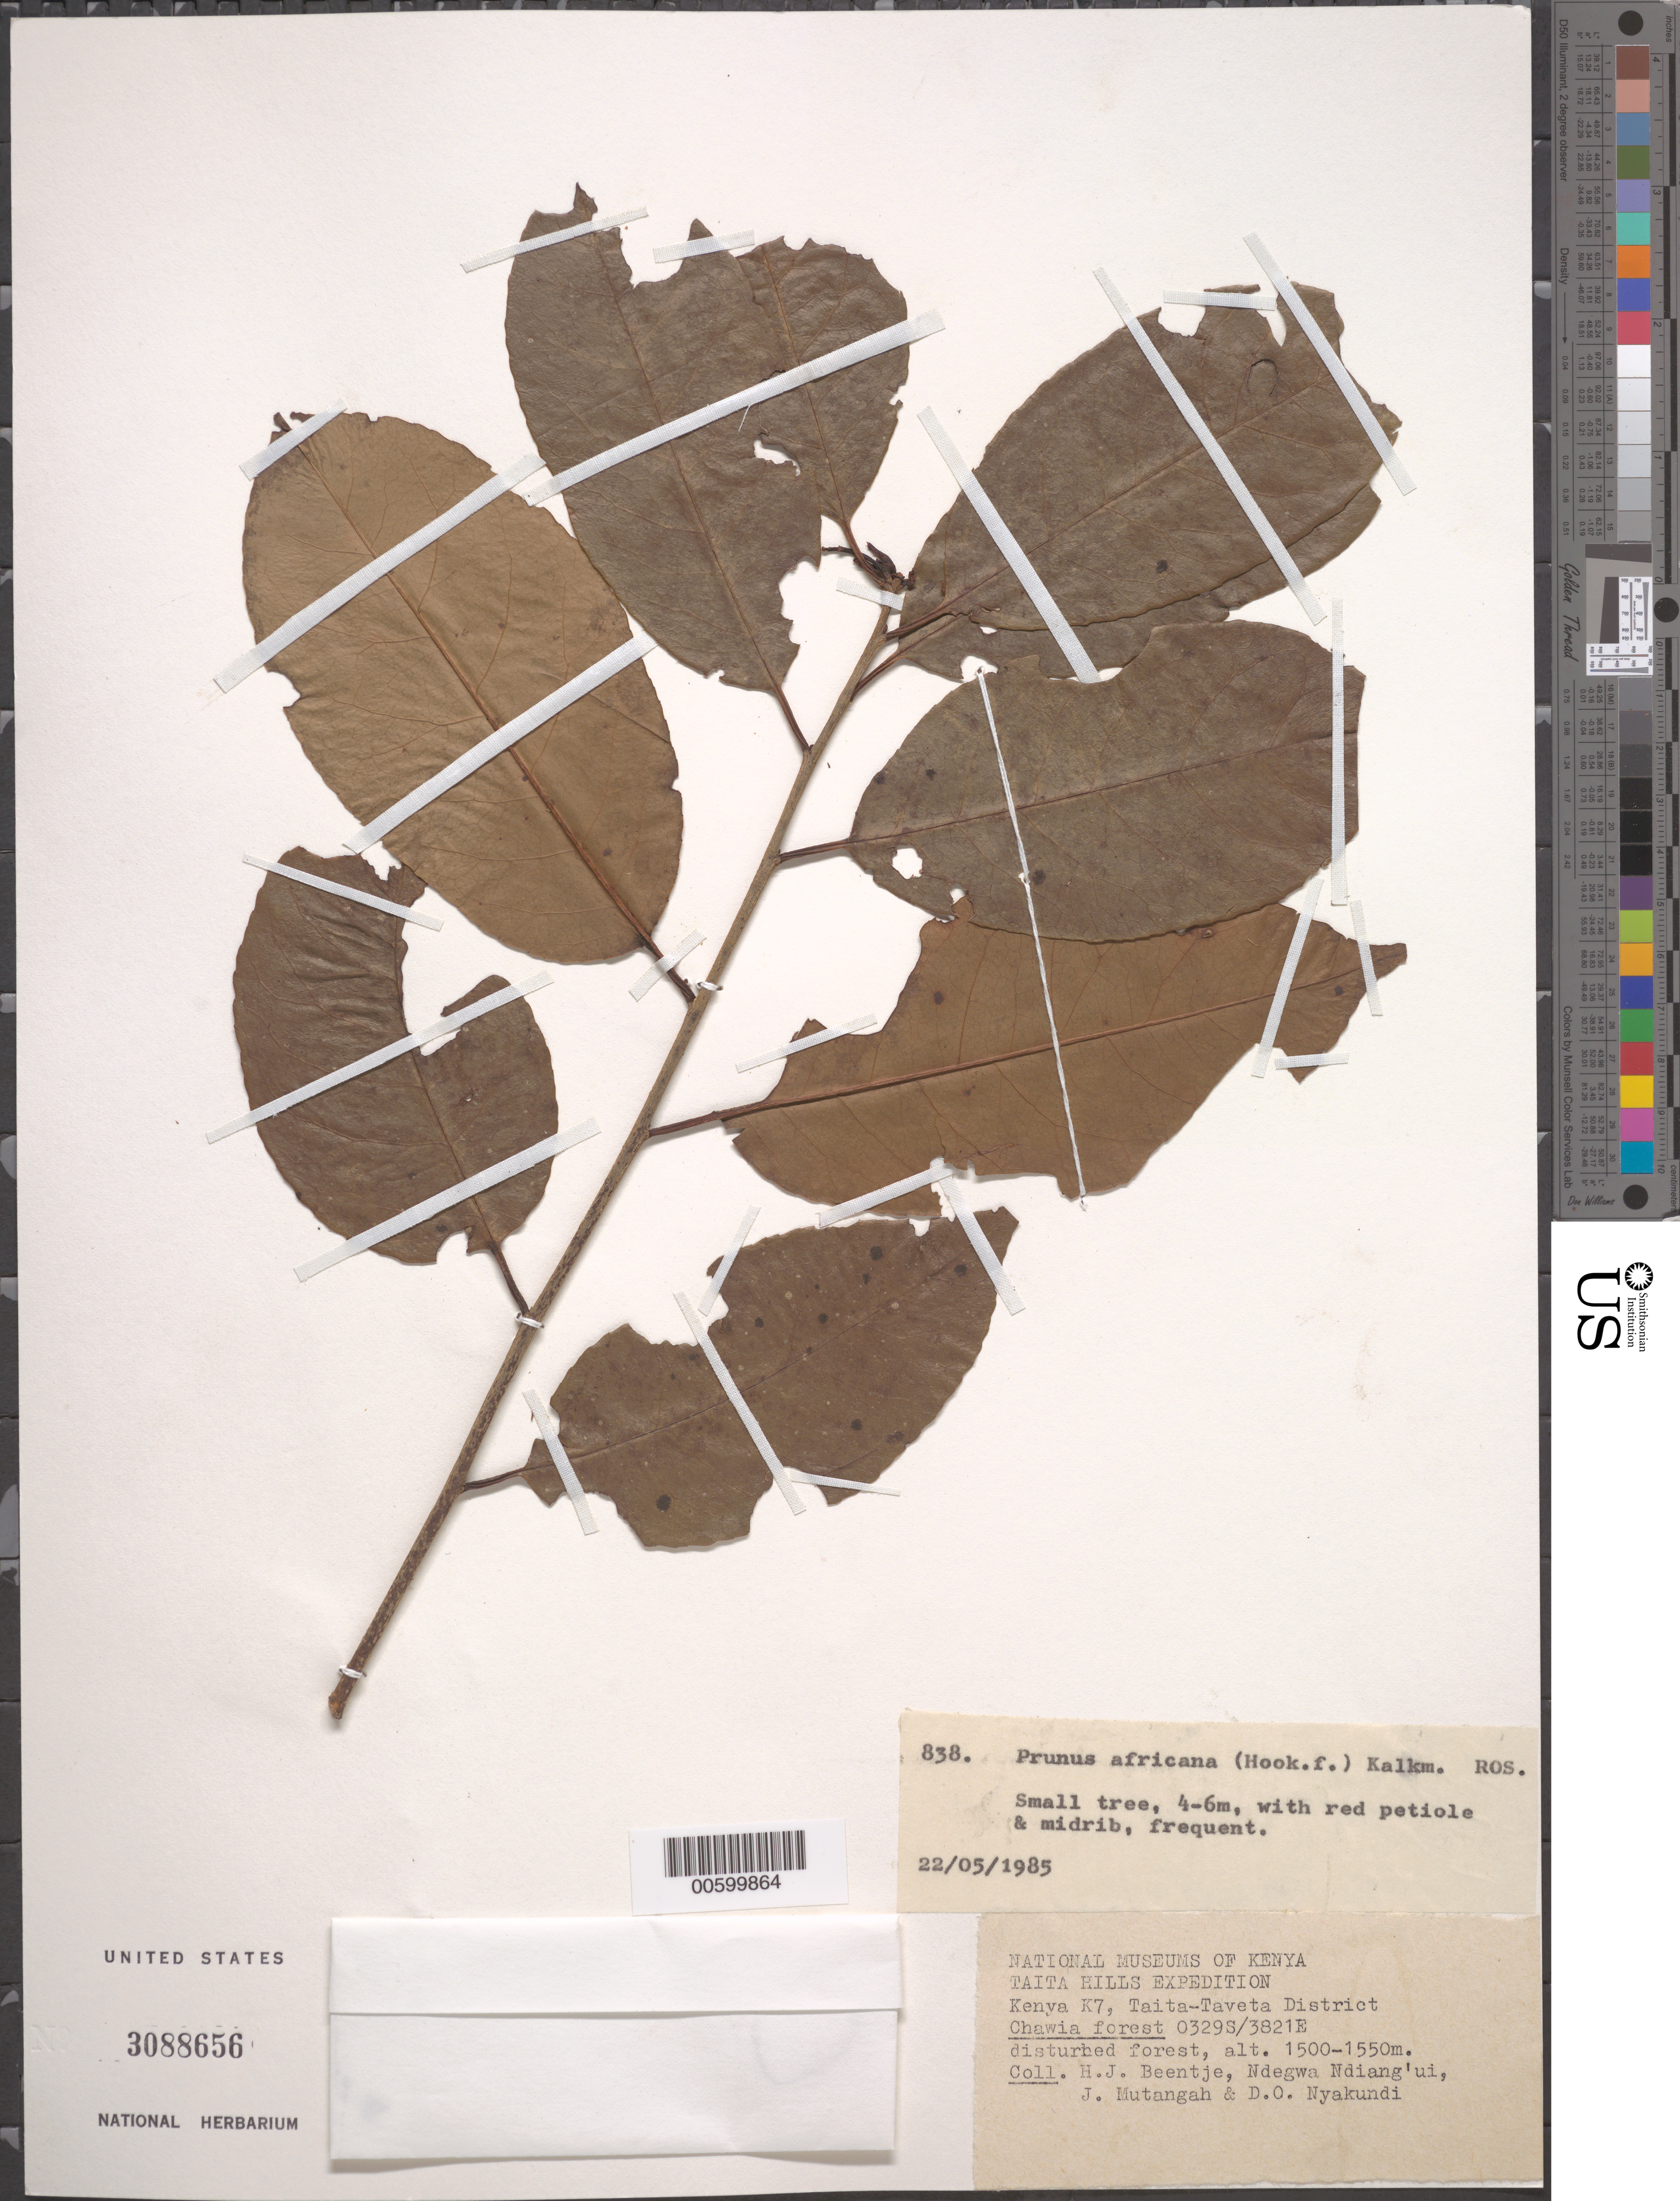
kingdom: Plantae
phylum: Tracheophyta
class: Magnoliopsida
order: Rosales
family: Rosaceae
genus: Prunus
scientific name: Prunus africana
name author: (Hook. f.) Kalkman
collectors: H. J. Beentje, N. Ndiang'ui, J. Mutangah & D. Nyakundi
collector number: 838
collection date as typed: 22 May 1985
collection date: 1985-05-22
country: Kenya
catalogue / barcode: US 3088656